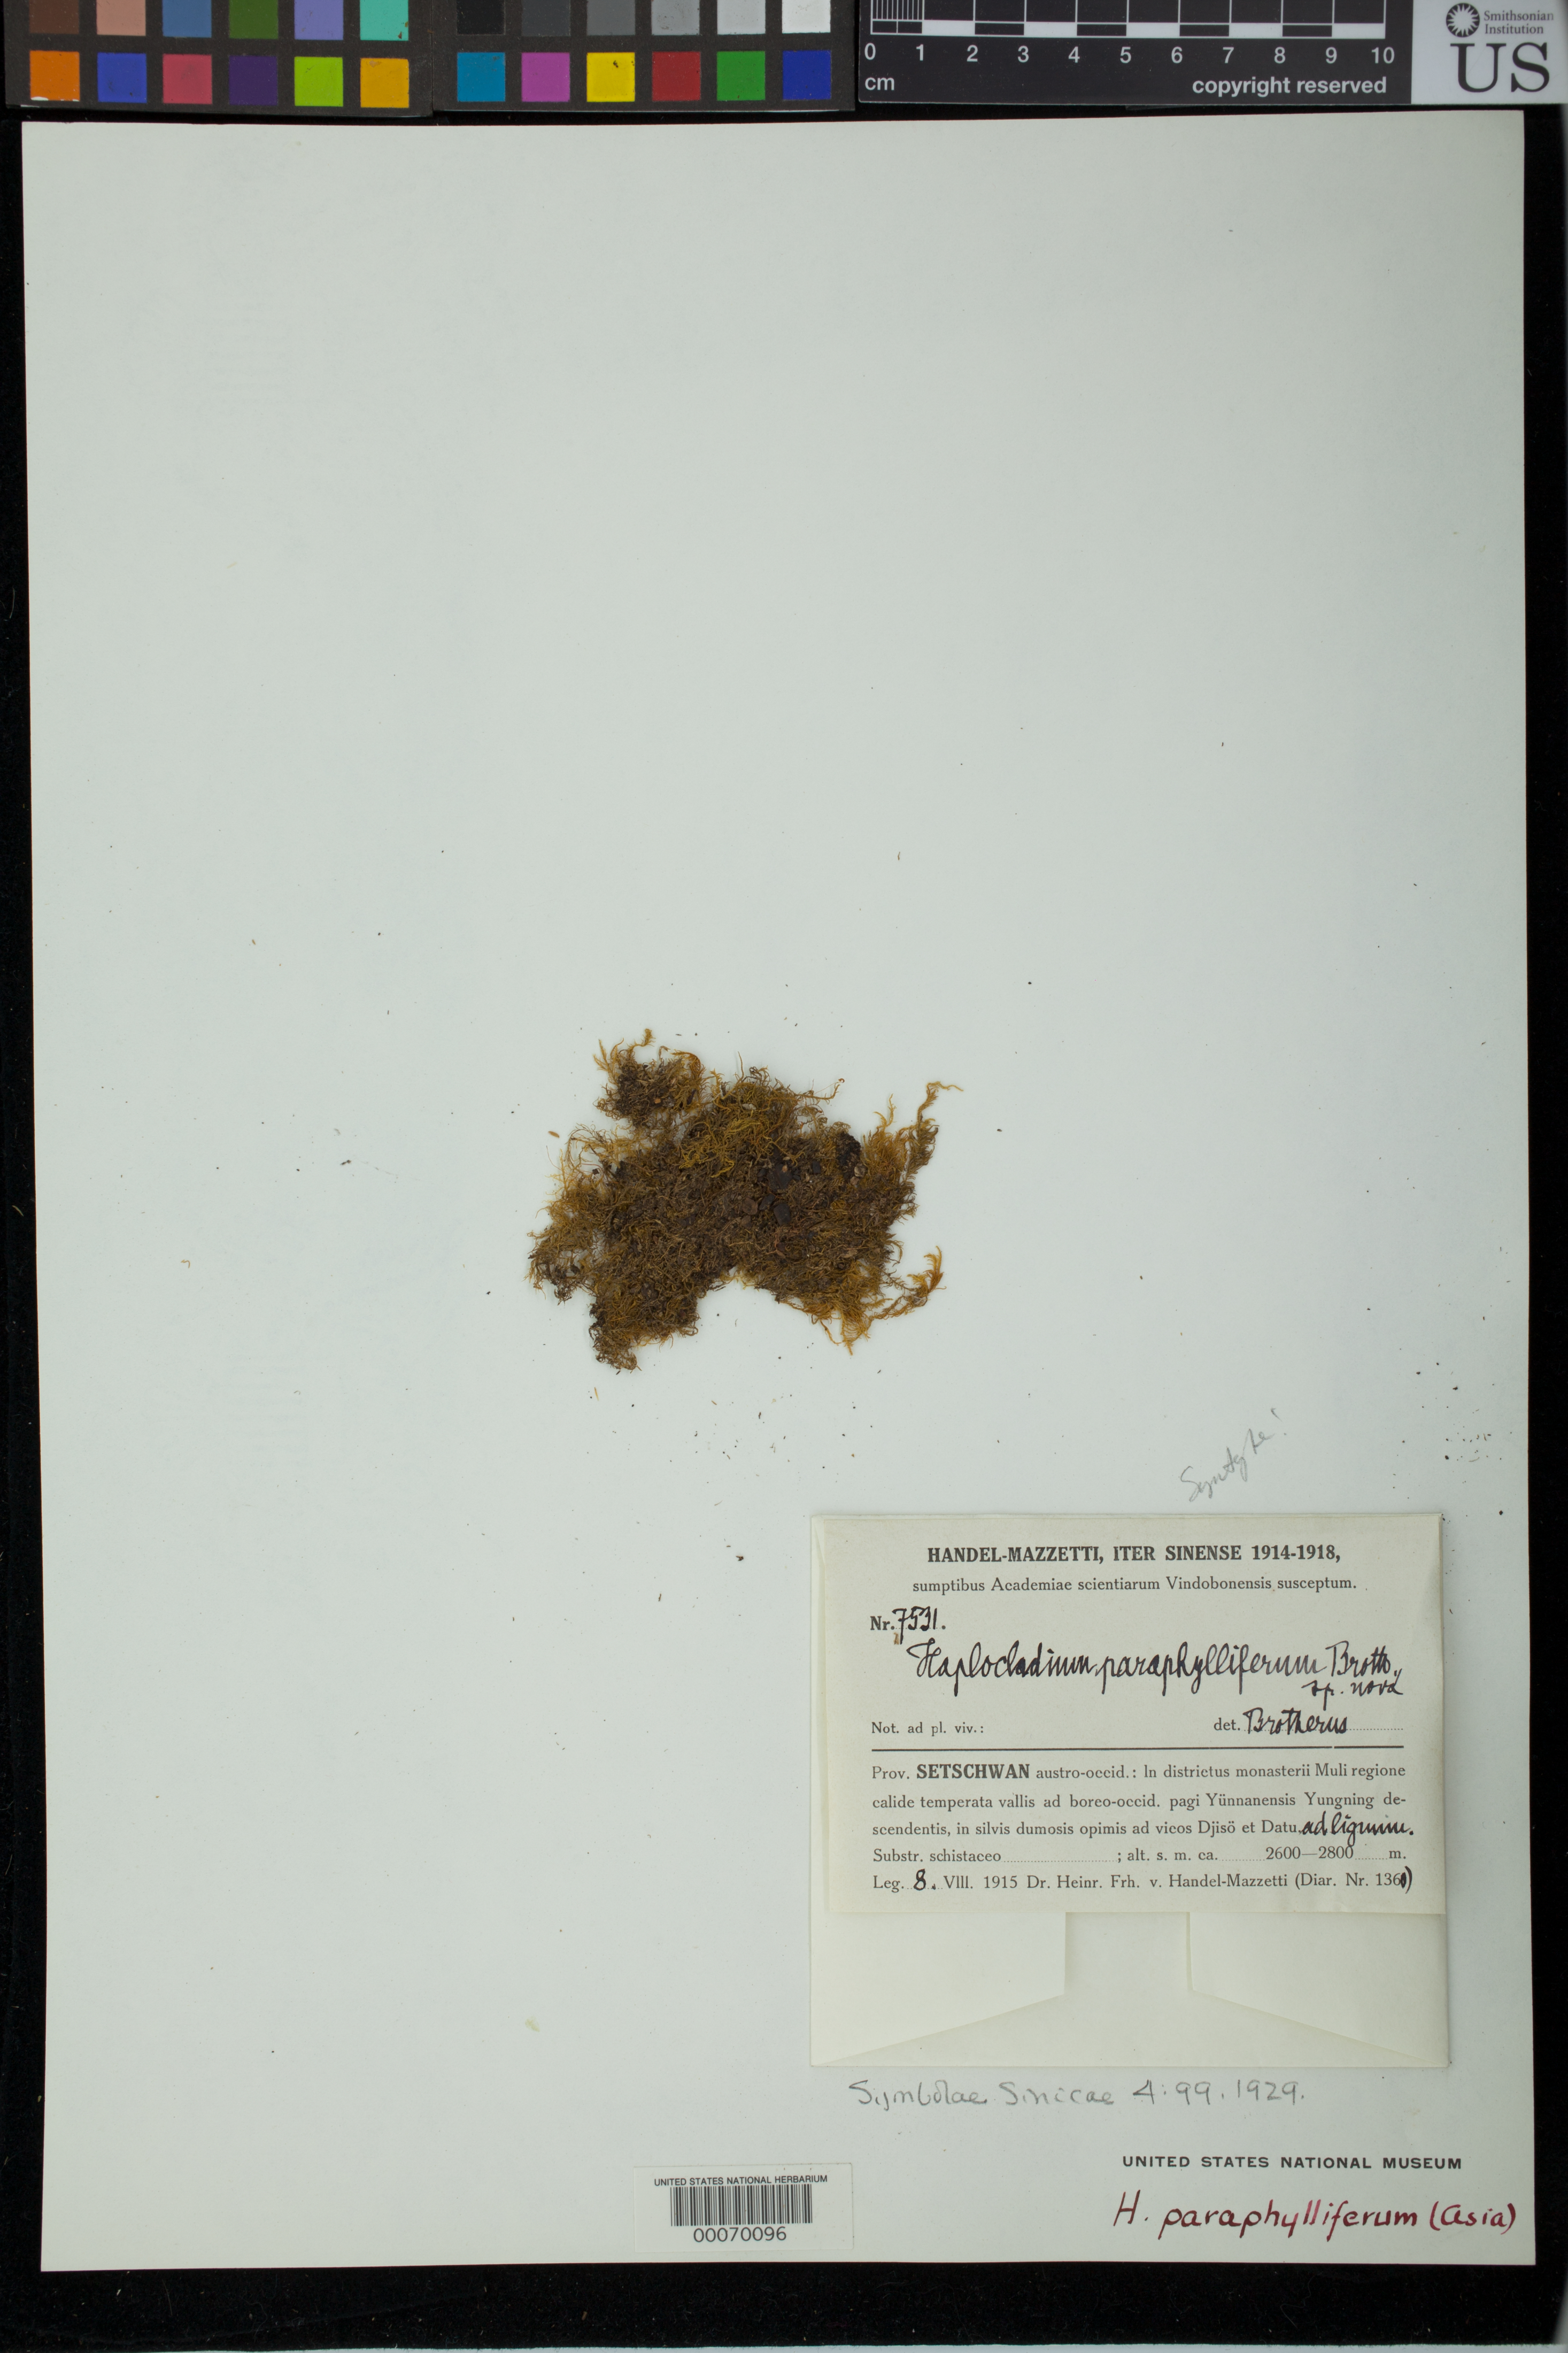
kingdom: Plantae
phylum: Bryophyta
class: Bryopsida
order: Hypnales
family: Leskeaceae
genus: Haplocladium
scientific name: Haplocladium paraphylliferum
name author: Broth.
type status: Syntype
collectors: H. Handel-Mazzetti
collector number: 7531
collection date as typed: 08 Aug 1915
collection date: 1915-08-08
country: China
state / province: Sichuan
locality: Province originally recorded as Setschwan.